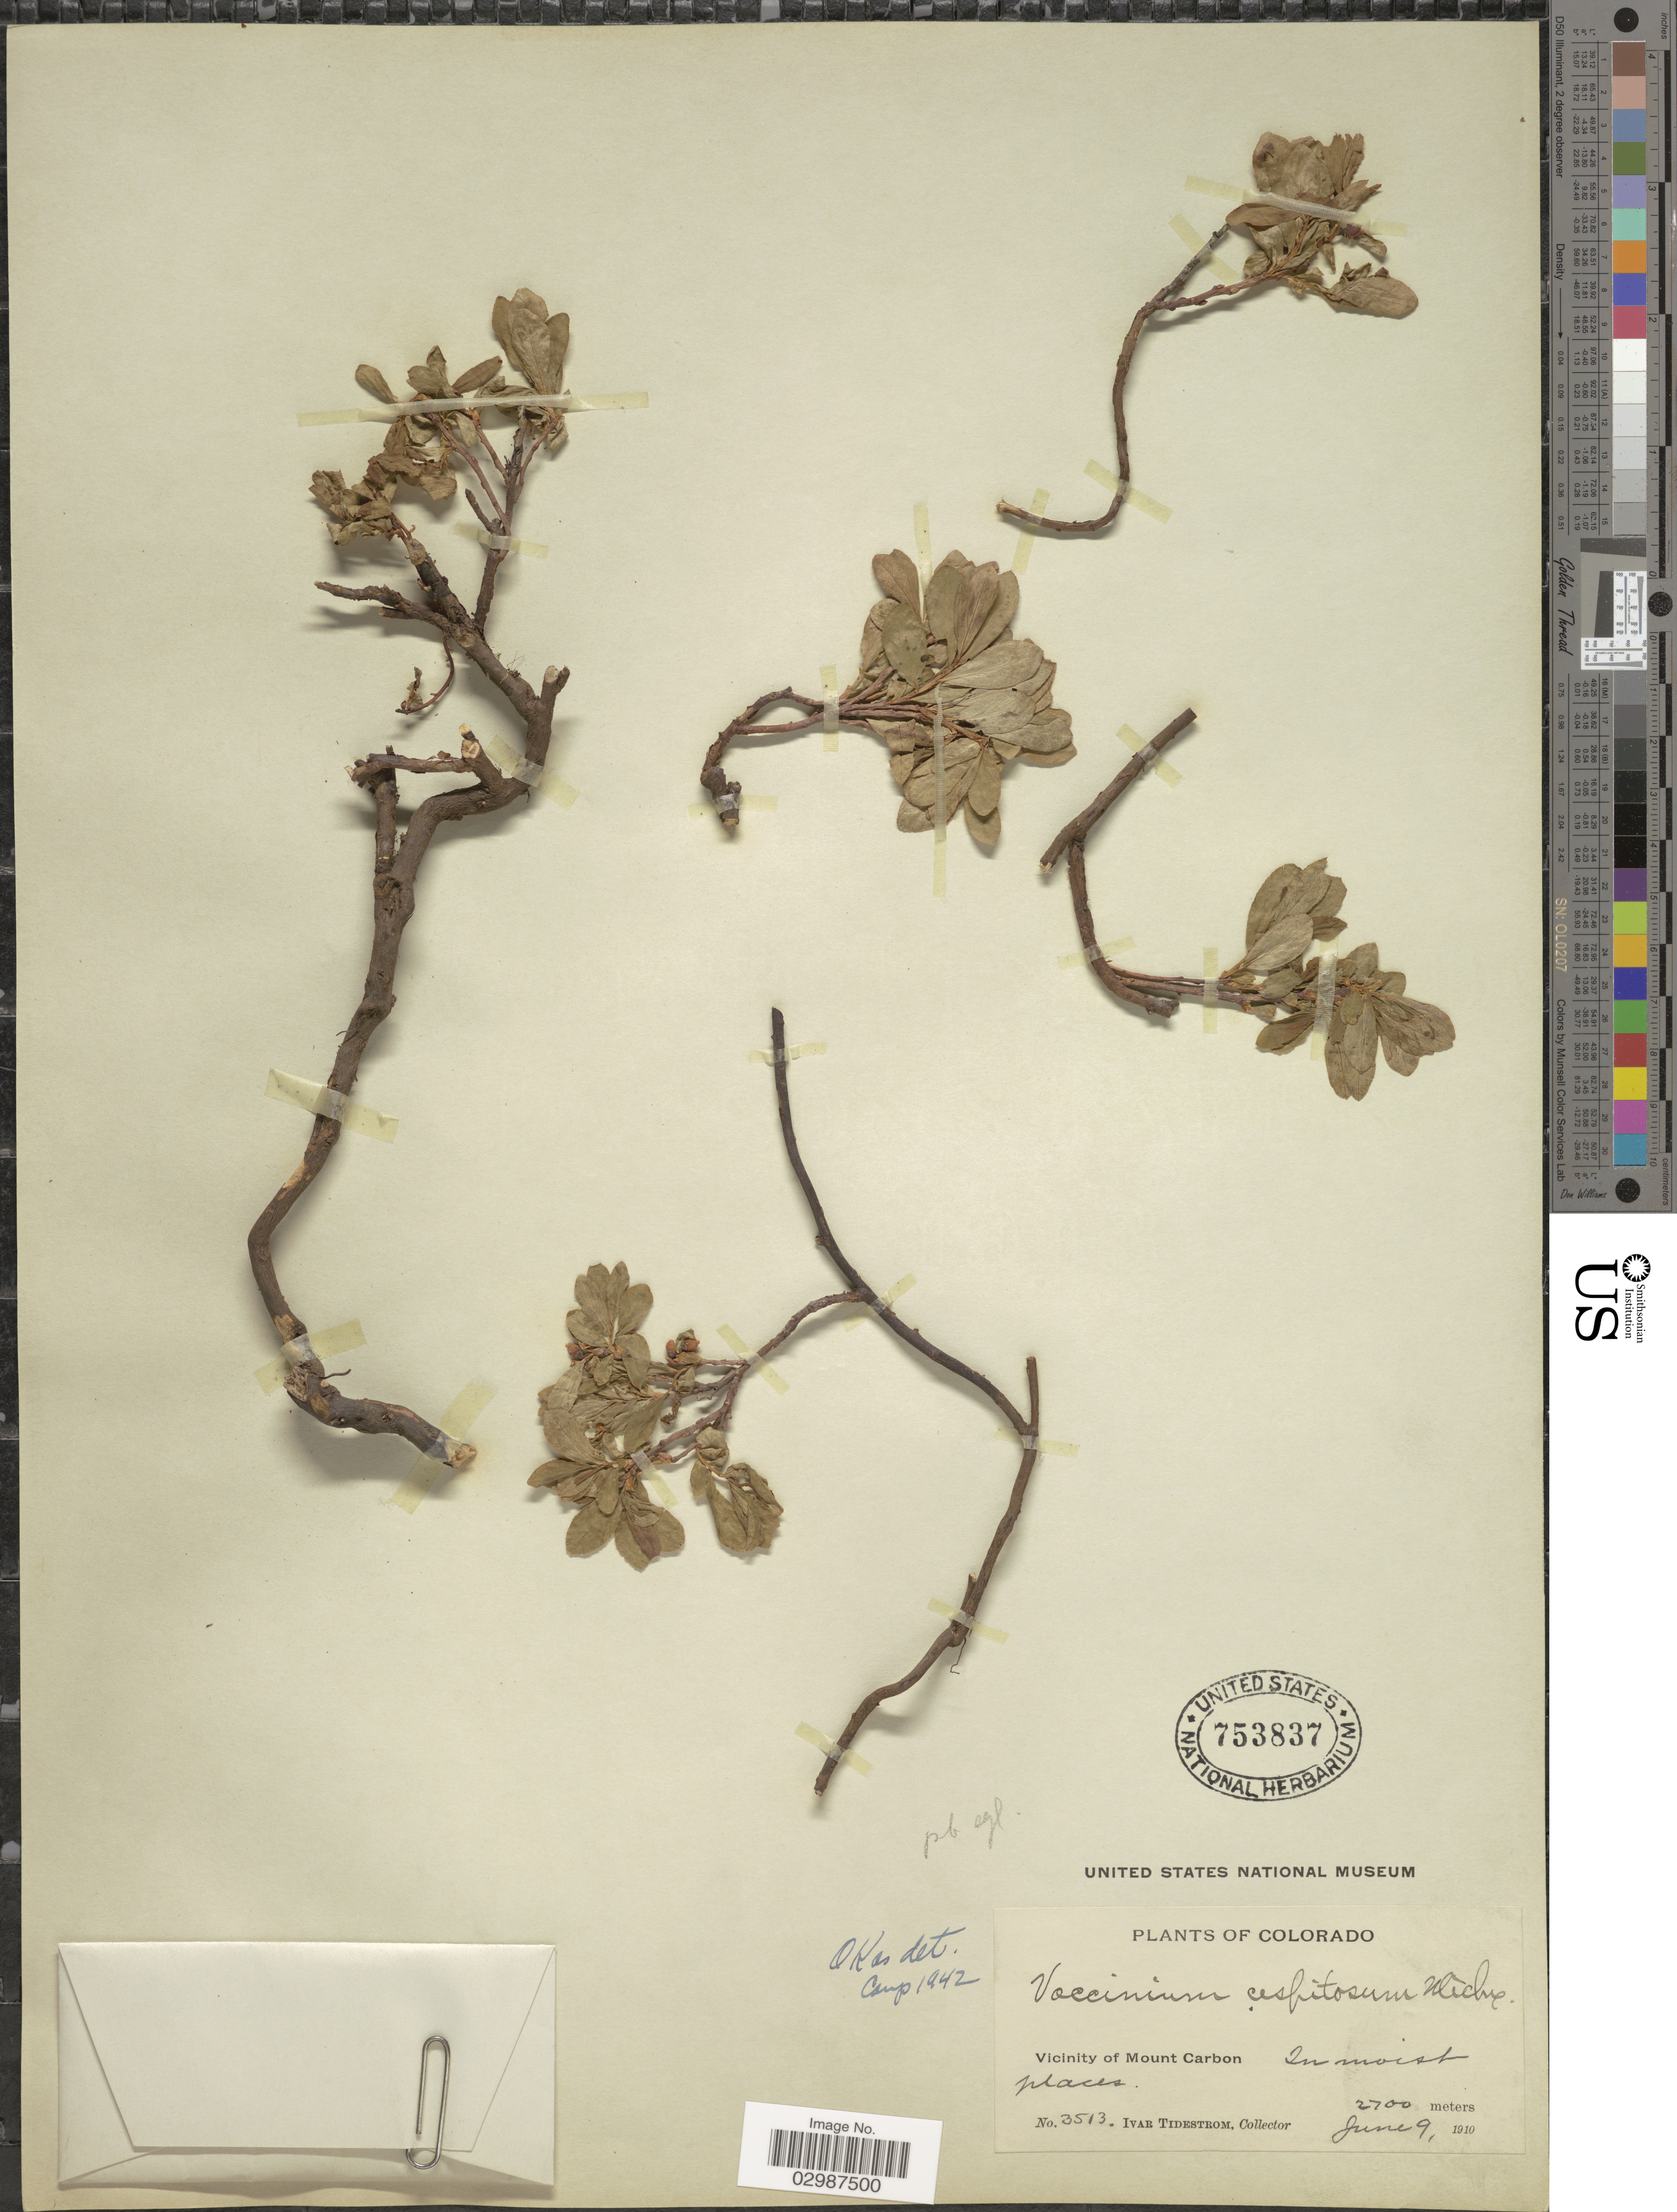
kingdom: Plantae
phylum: Tracheophyta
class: Magnoliopsida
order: Ericales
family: Ericaceae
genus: Vaccinium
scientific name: Vaccinium caespitosum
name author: Michx.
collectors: I. F. Tidestrom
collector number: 3513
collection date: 1910-06-09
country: United States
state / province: Colorado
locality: Vicinity of Mount Carbon.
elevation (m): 2700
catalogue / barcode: US 753837